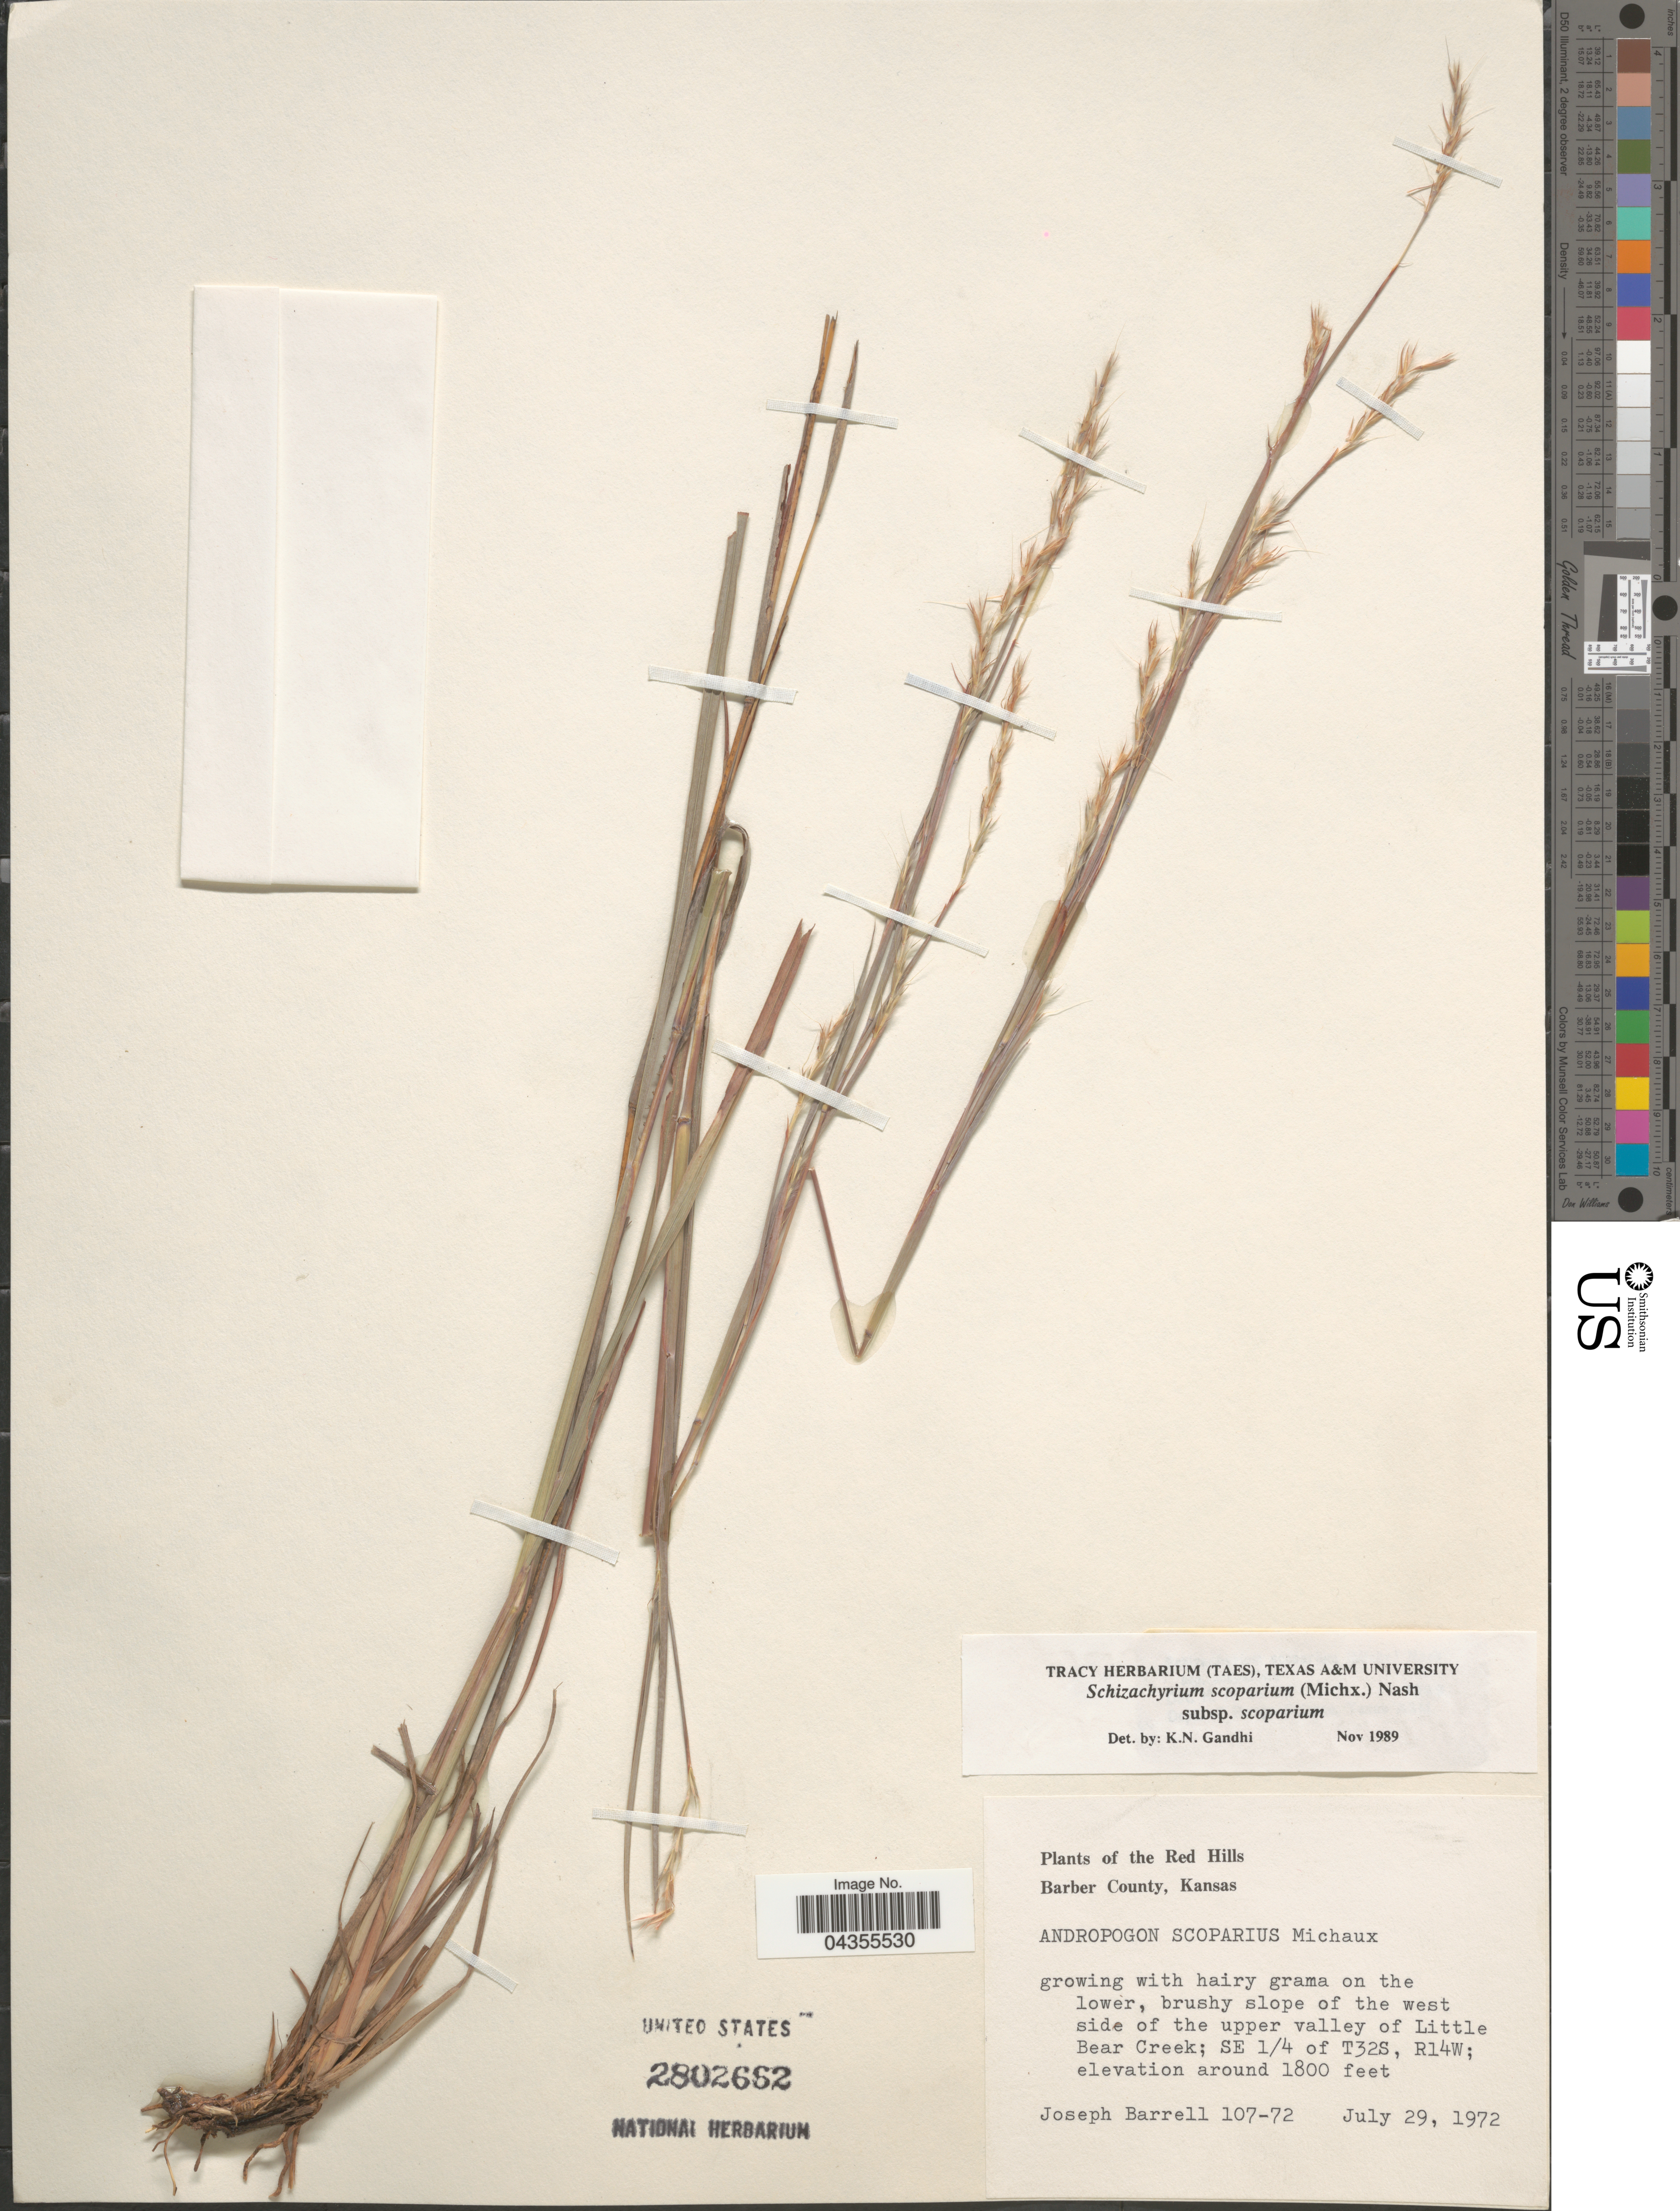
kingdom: Plantae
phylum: Tracheophyta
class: Liliopsida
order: Poales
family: Poaceae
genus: Schizachyrium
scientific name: Schizachyrium scoparium var. scoparium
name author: (Michx.) Nash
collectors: J. Barrell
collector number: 107-72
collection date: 1972-07-29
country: United States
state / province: Kansas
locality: The Red Hills Barber County. Brushy slope of the west side of the upper valley of Little Bear Creek; SE 1/4 of T32S, R14W.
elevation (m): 549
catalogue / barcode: US 2802662